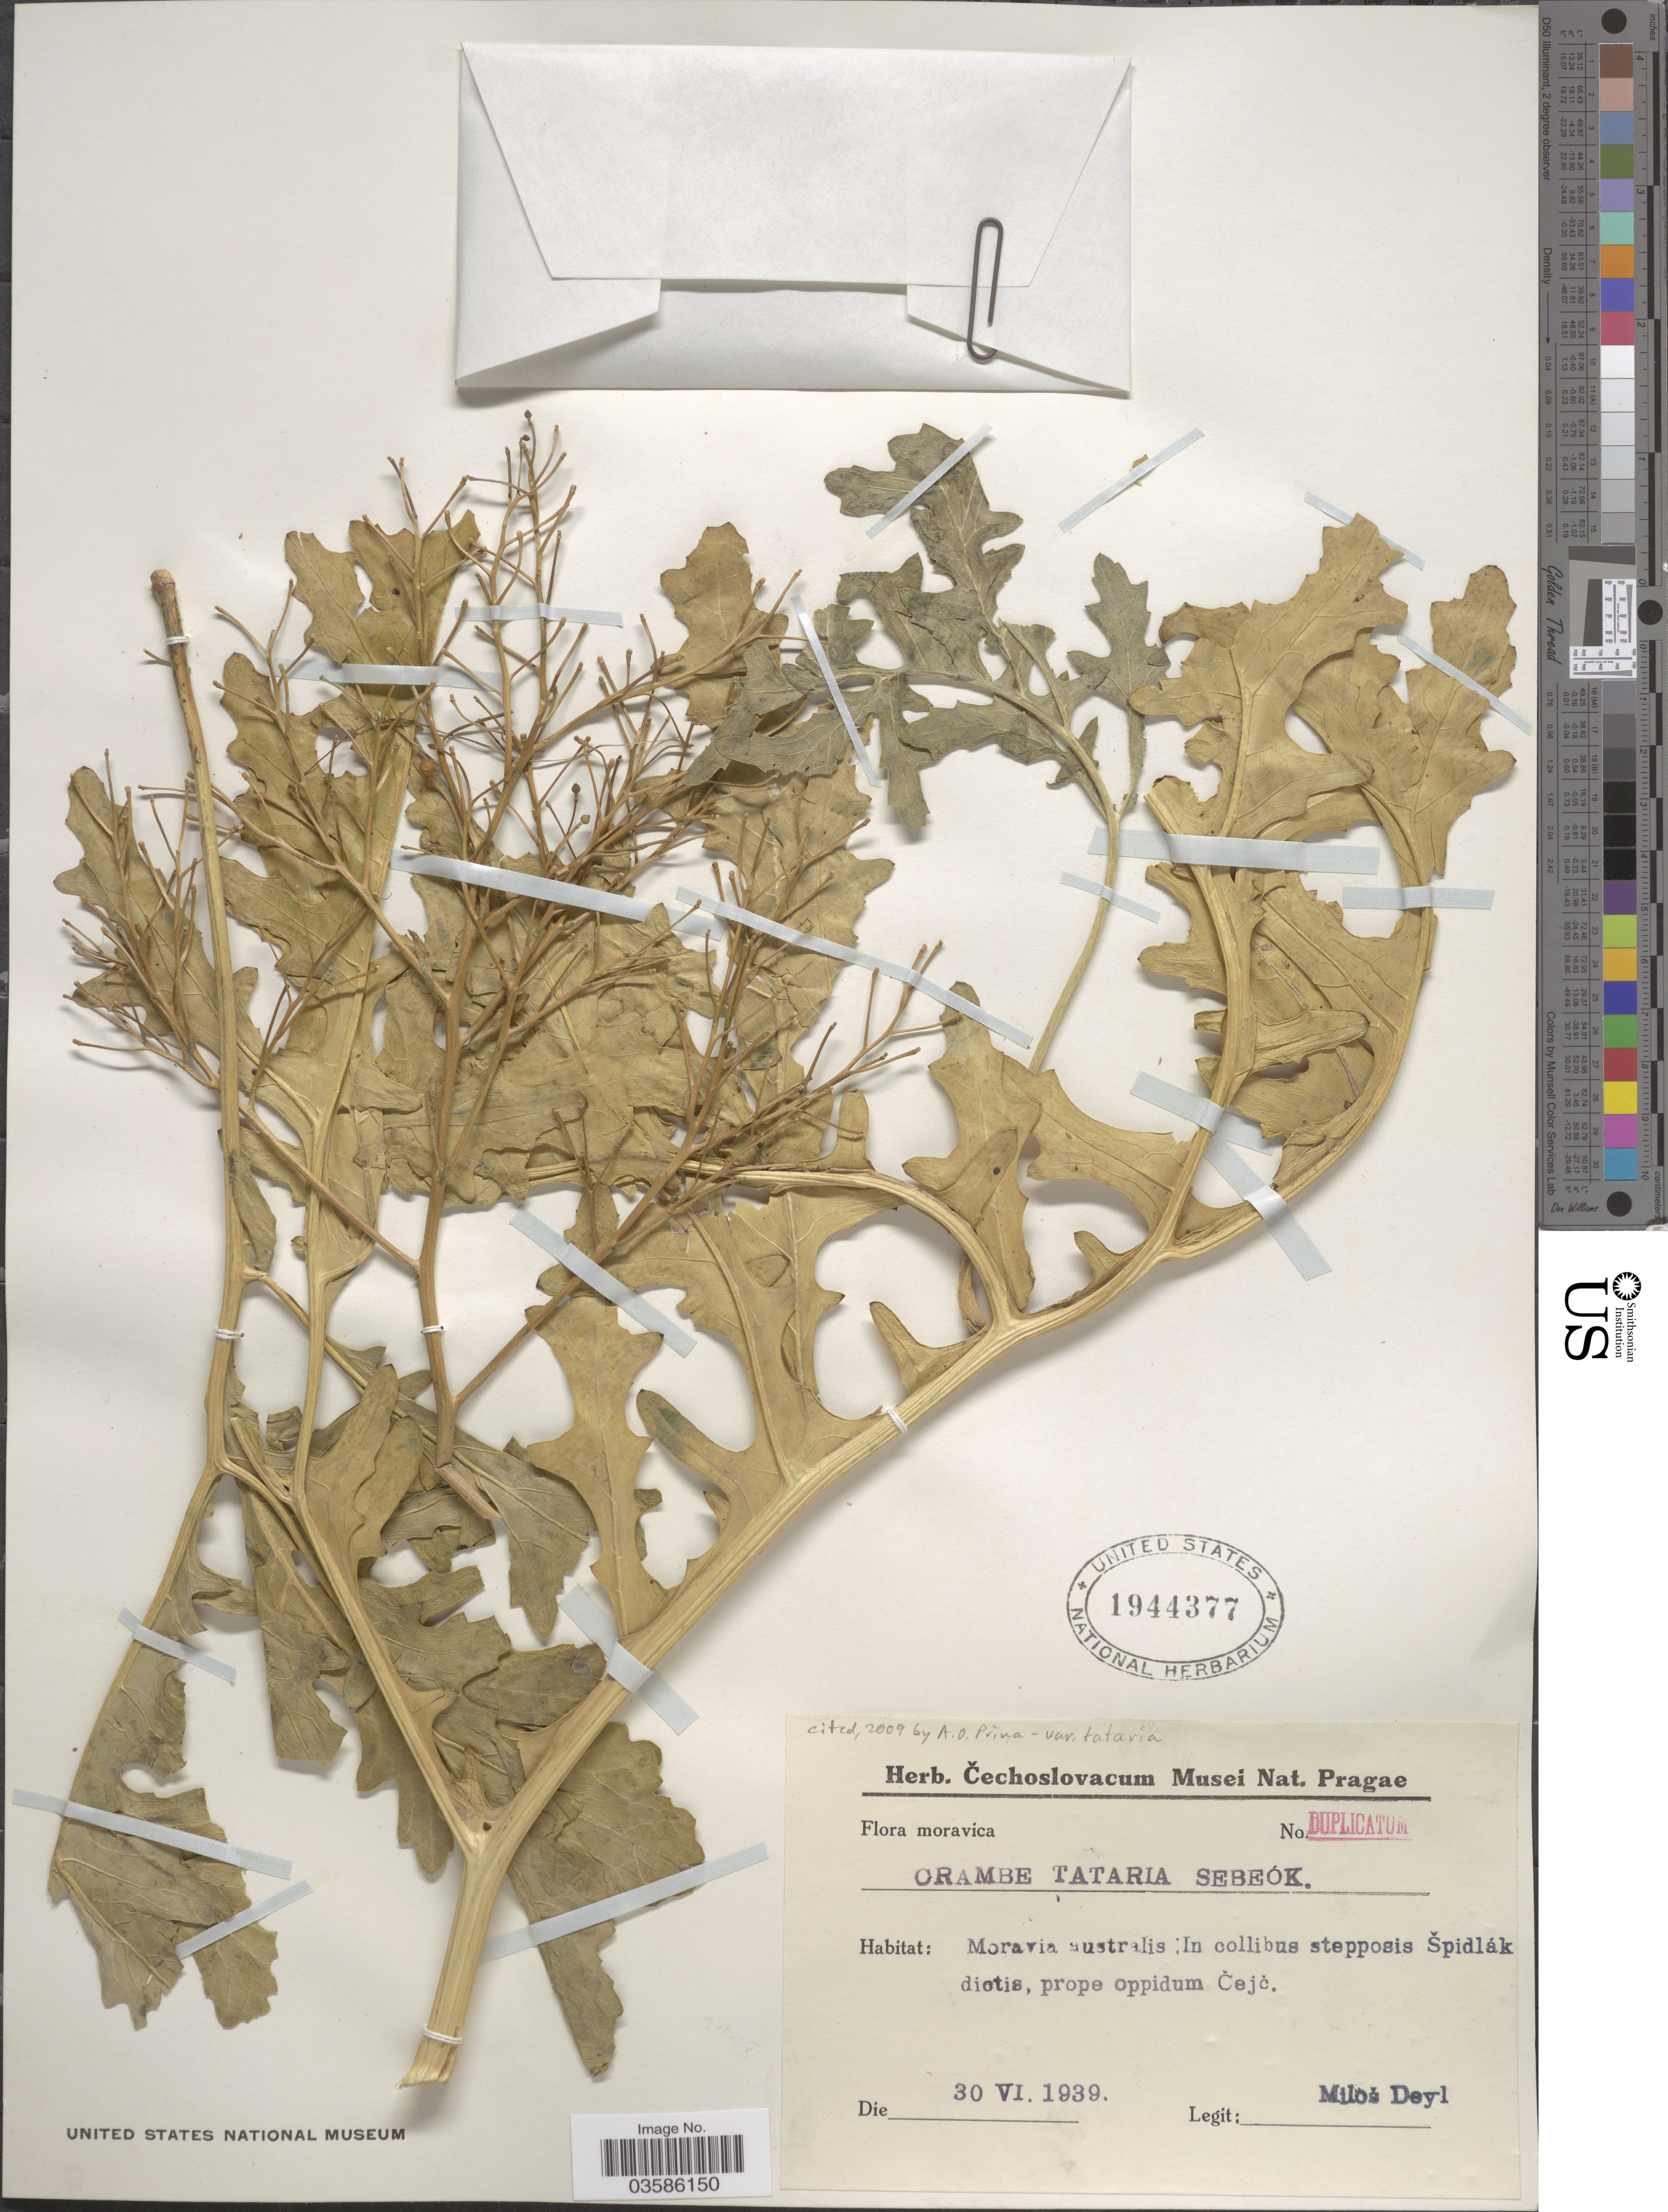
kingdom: Plantae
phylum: Tracheophyta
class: Magnoliopsida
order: Brassicales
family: Brassicaceae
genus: Crambe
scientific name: Crambe tataria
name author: Sebeók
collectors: M. Deyl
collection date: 1939-06-30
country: Czechia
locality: Moravia australis; In collibus stepposis Spidlák diotis, prope oppidum Cejc.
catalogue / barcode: US 1944377